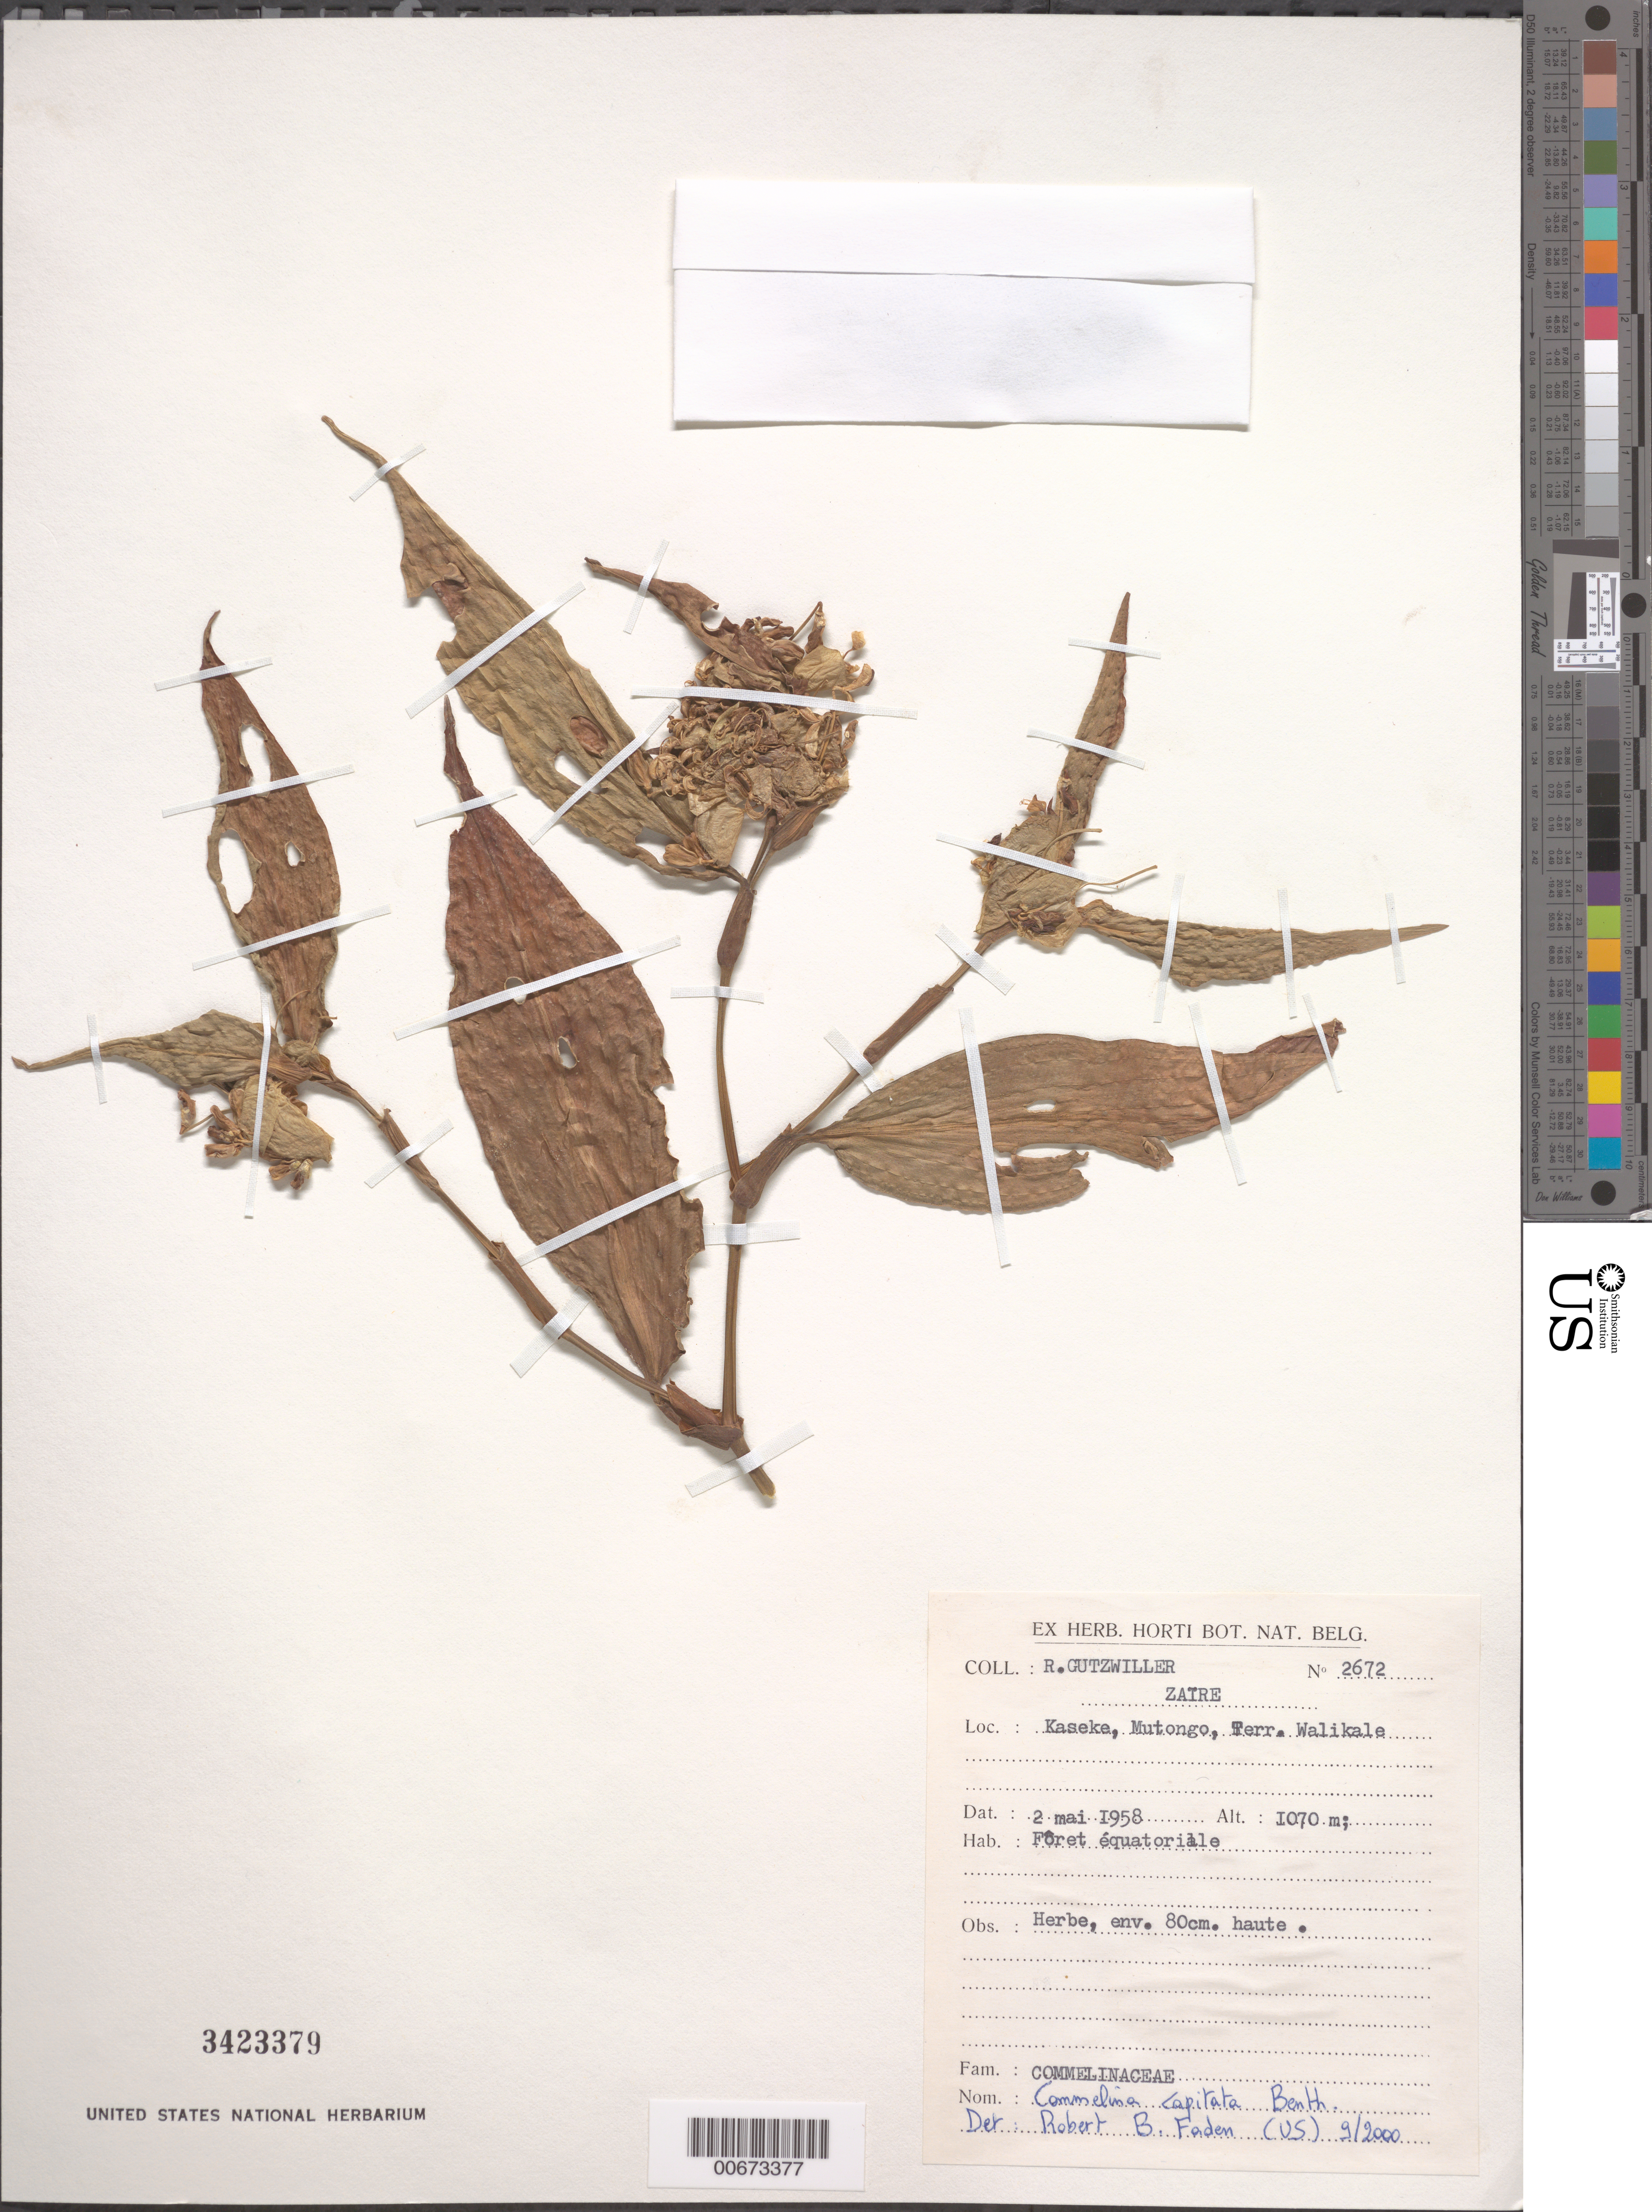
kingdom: Plantae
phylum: Tracheophyta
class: Liliopsida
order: Commelinales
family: Commelinaceae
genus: Commelina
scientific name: Commelina capitata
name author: Benth.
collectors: R. Gutzwiller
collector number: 2672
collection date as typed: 02 May 1958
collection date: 1958-05-02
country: Congo, Democratic Republic of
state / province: Nord-Kivu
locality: Kaseke, Mutongo, Walikale.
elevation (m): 1070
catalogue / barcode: US 3423379